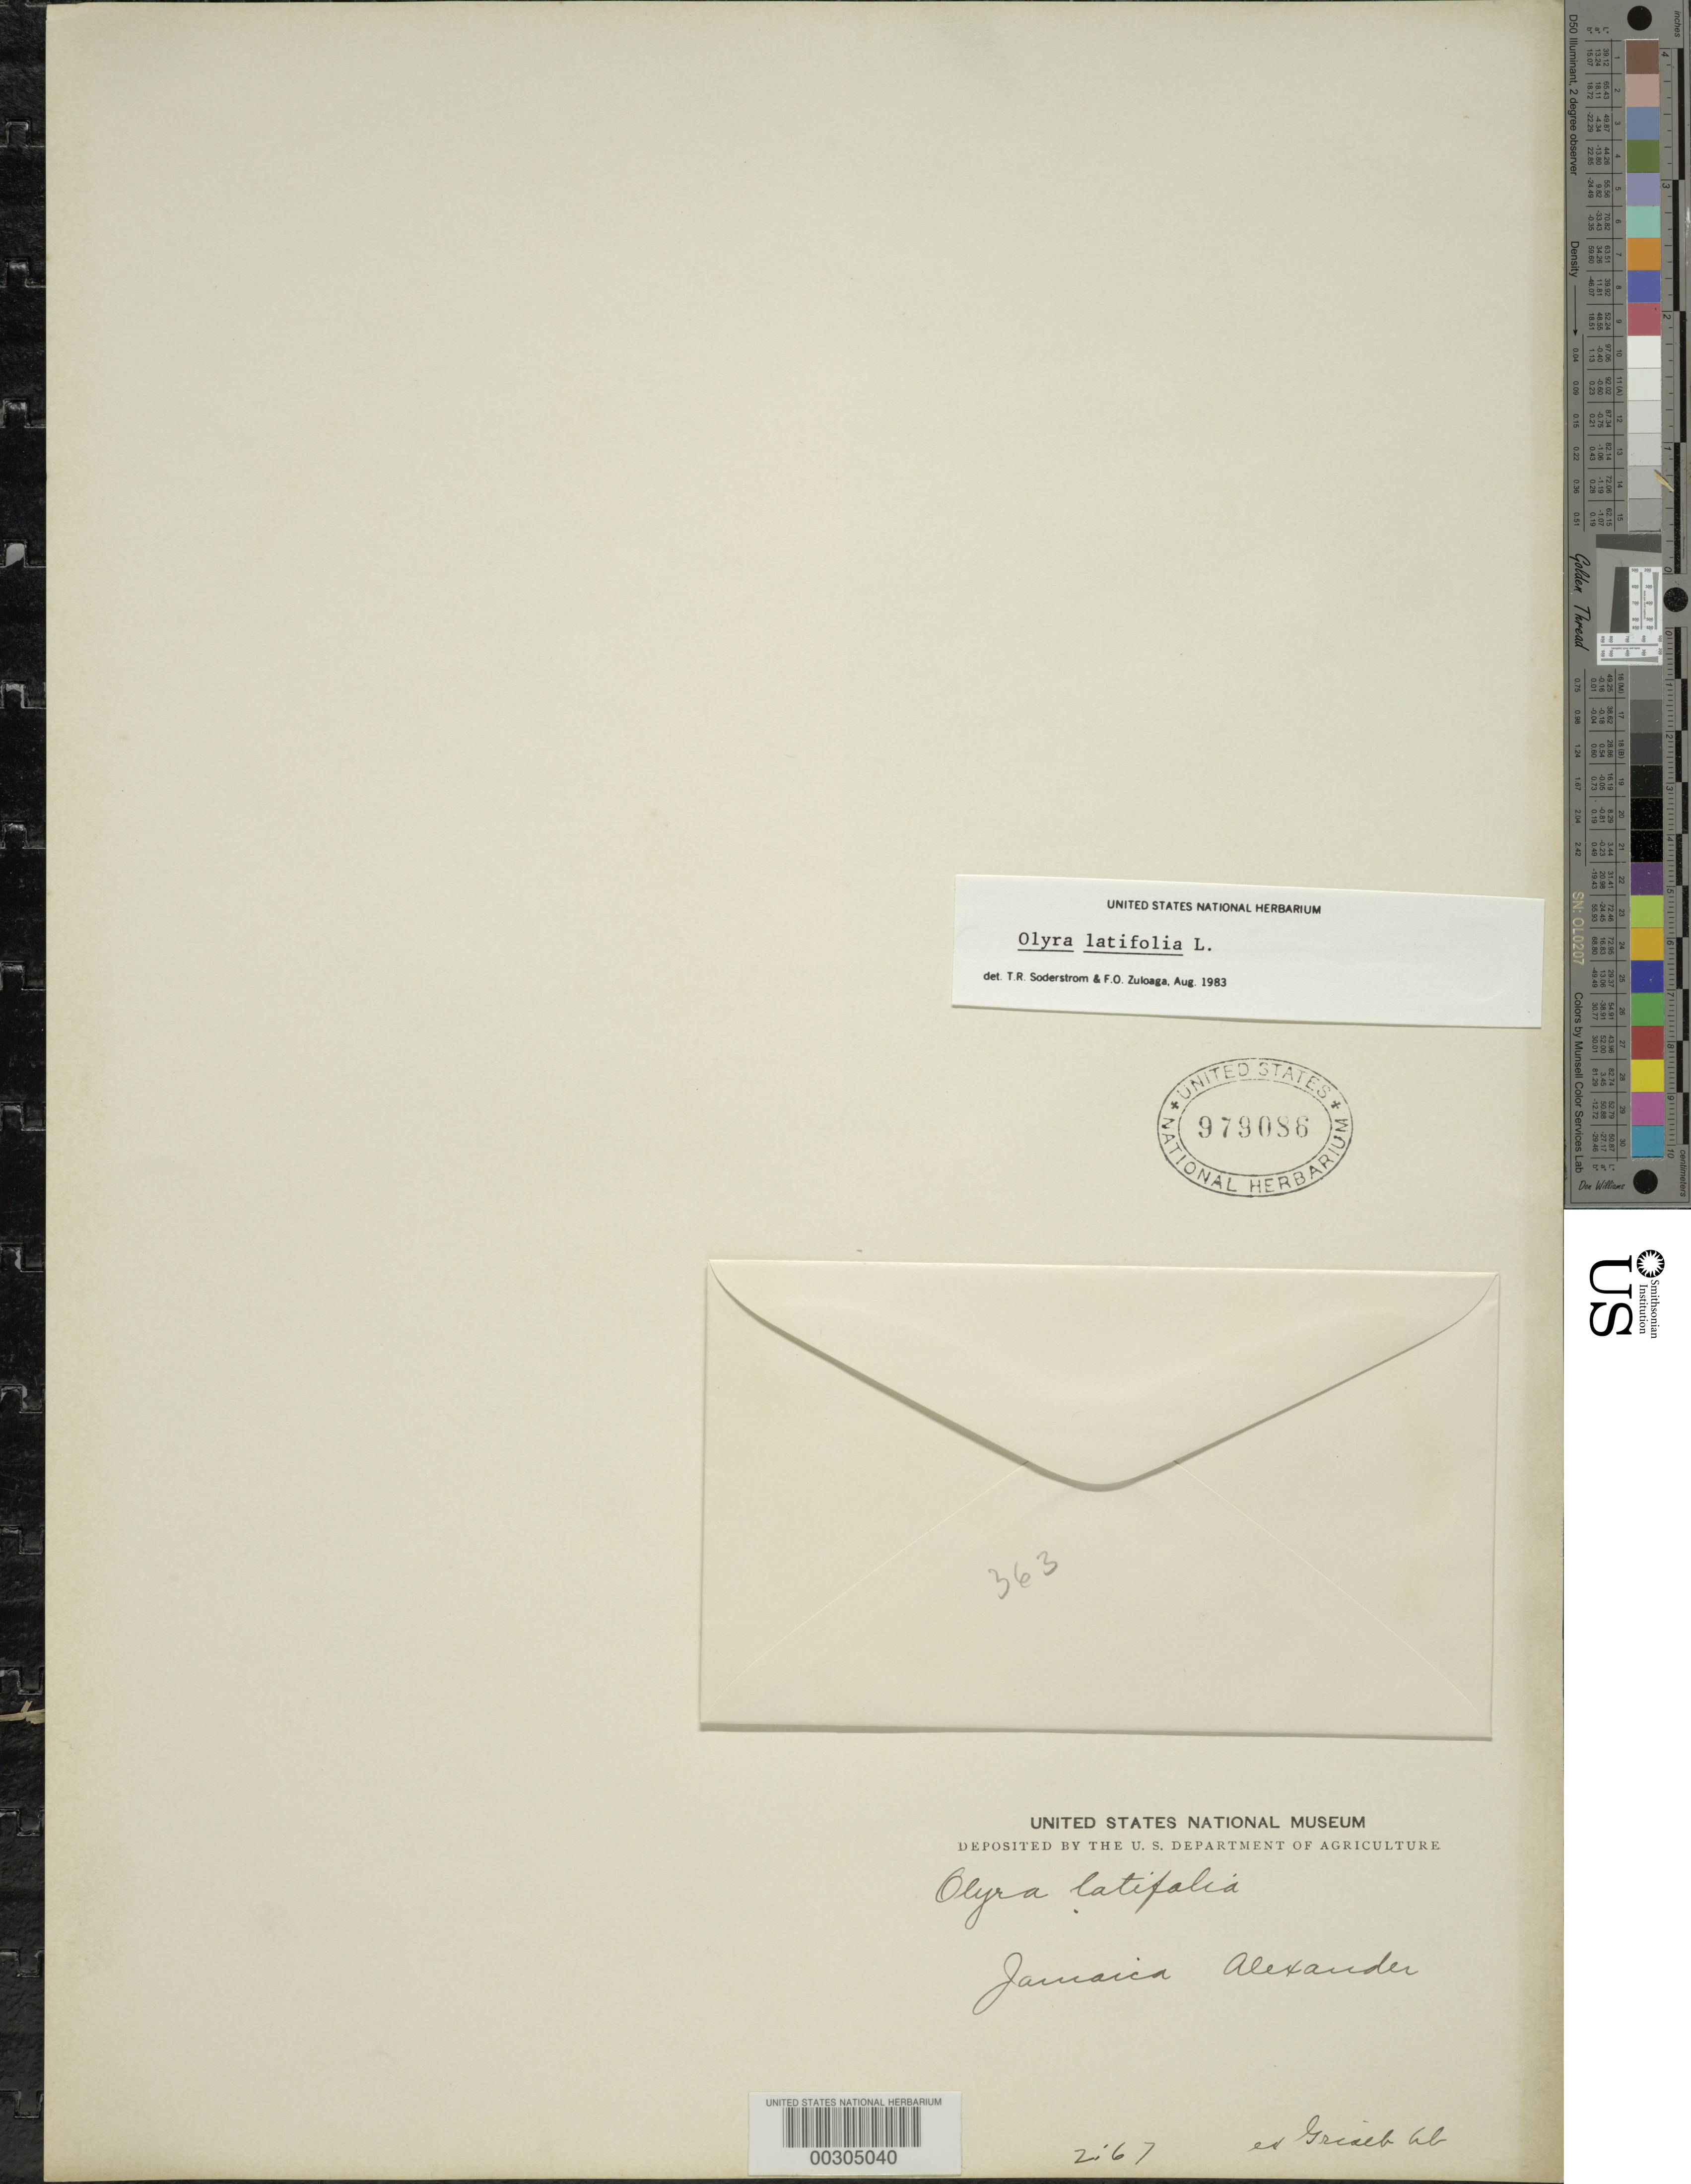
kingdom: Plantae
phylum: Tracheophyta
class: Liliopsida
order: Poales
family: Poaceae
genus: Olyra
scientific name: Olyra latifolia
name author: L.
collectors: Alexander, --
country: Jamaica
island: Greater Antilles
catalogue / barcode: US 979086